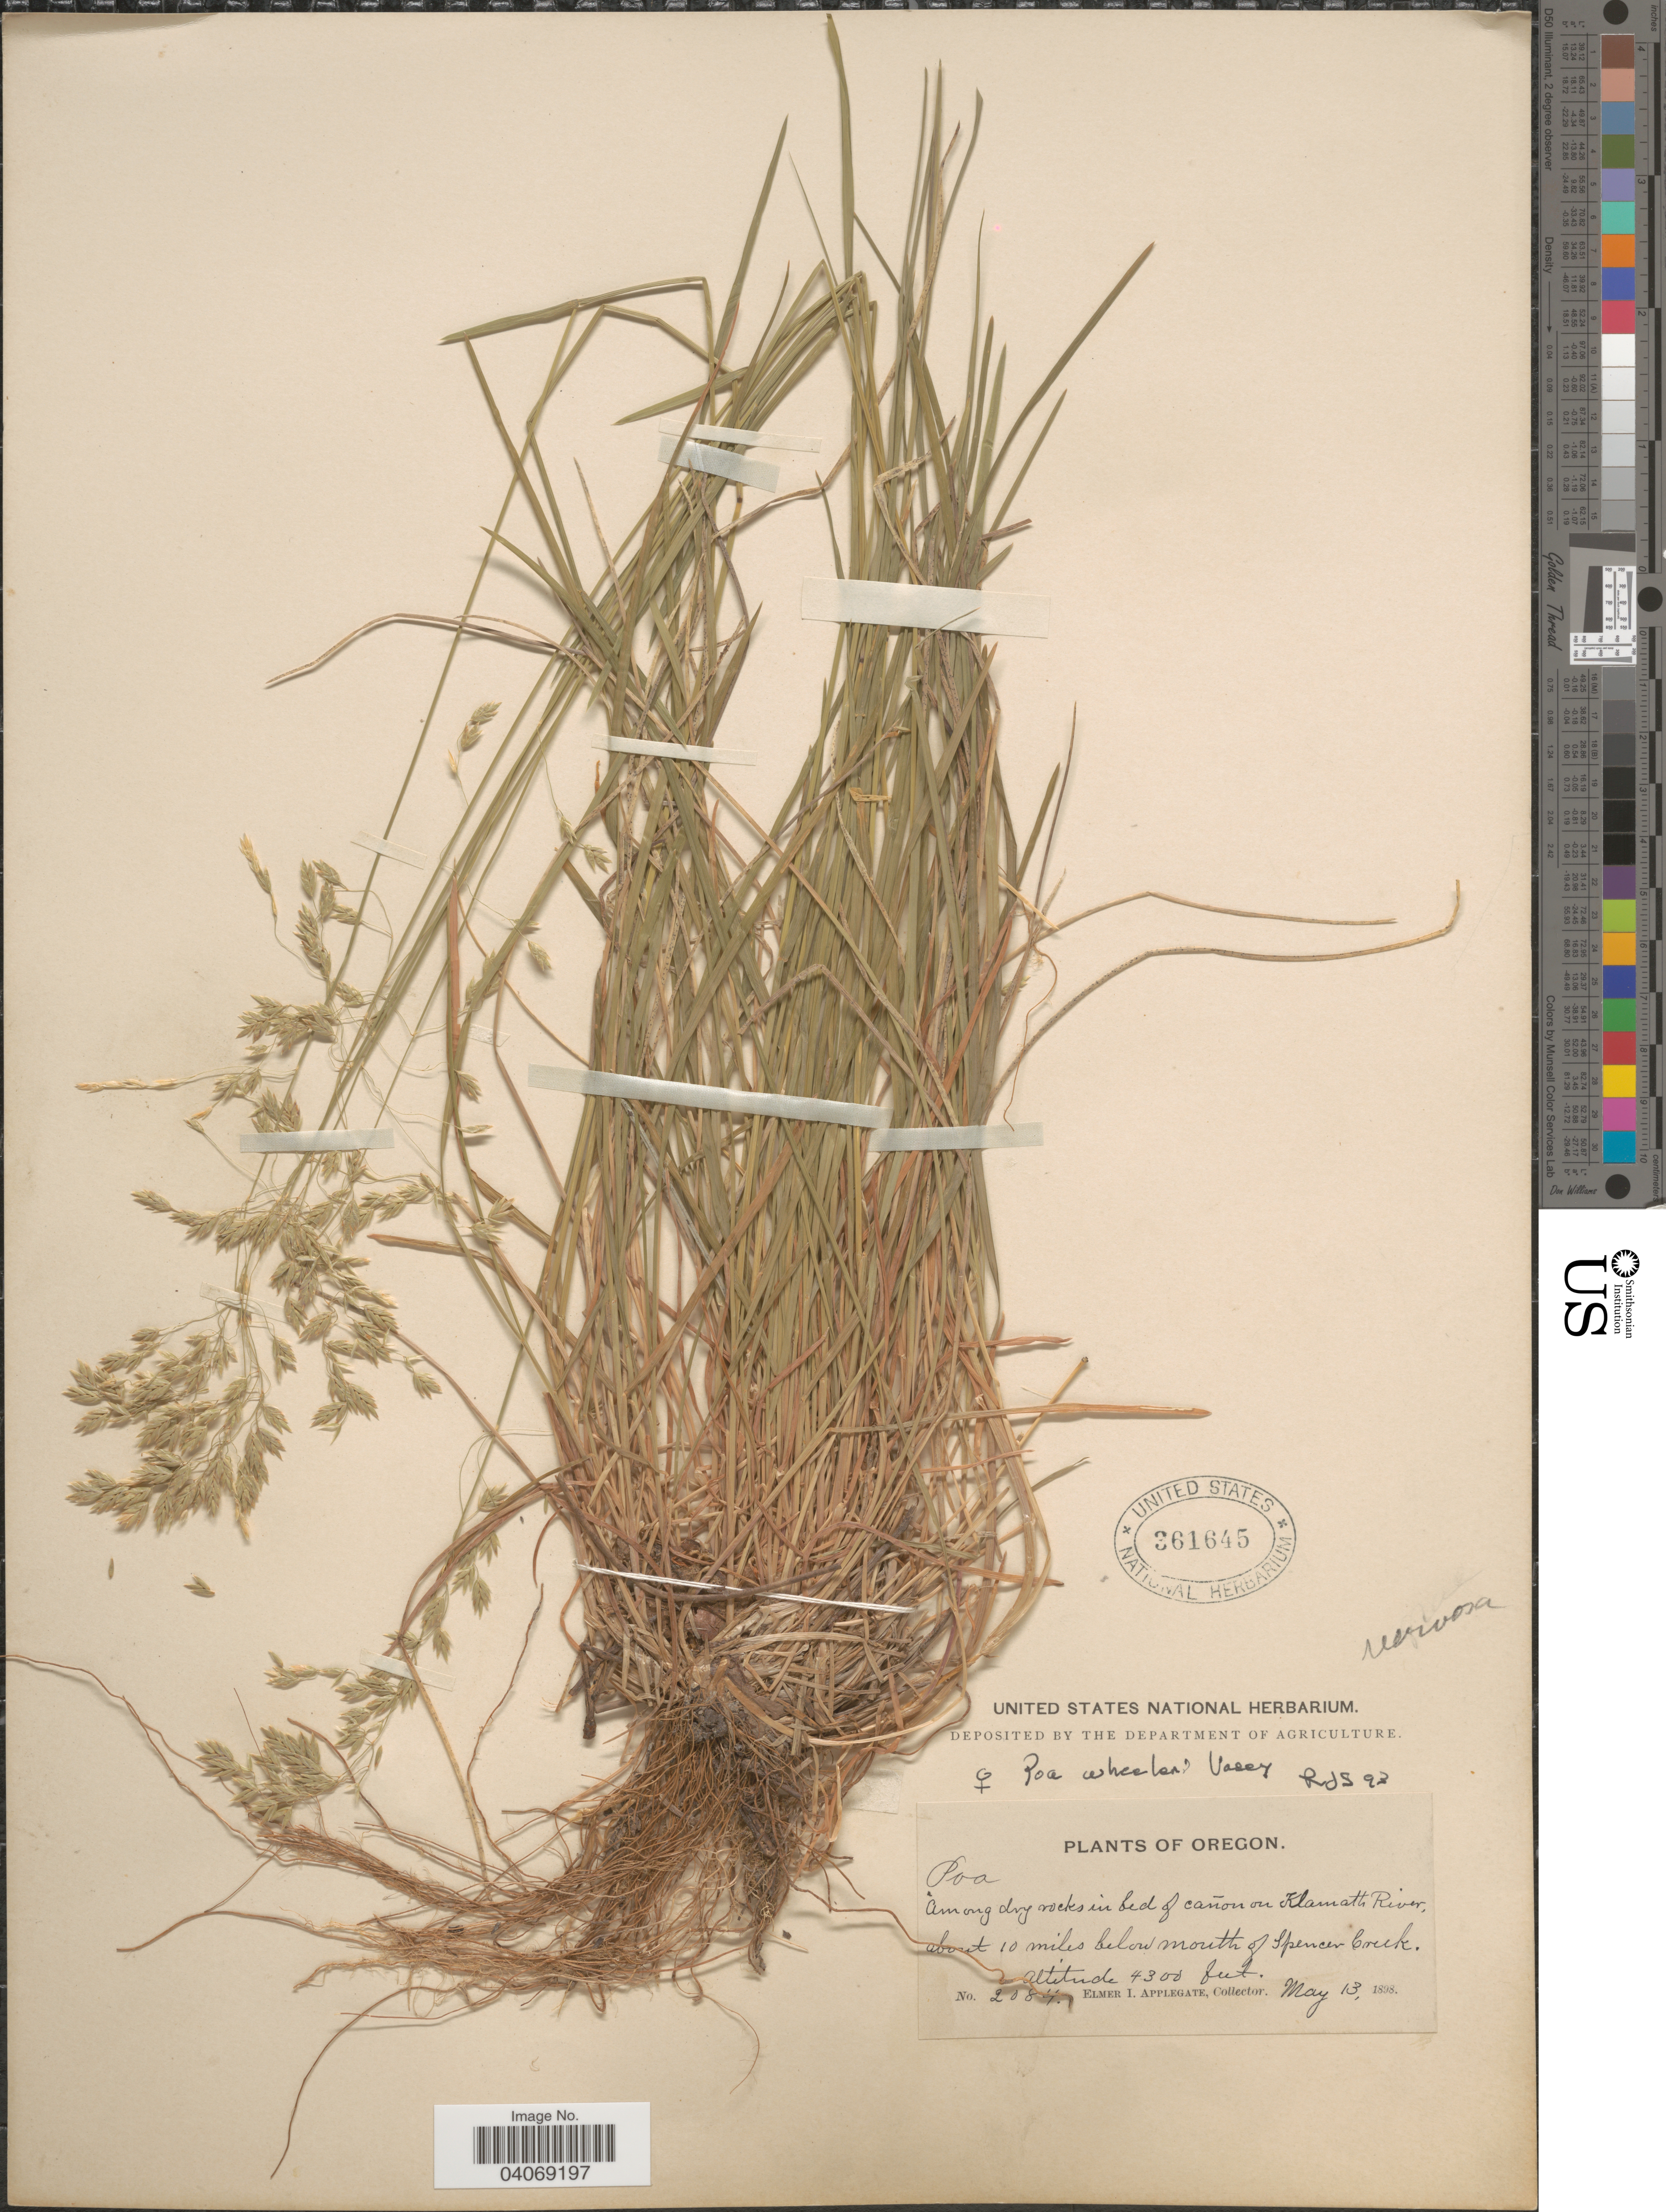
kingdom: Plantae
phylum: Tracheophyta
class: Liliopsida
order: Poales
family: Poaceae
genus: Poa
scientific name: Poa wheeleri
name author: Vasey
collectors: E. I. Applegate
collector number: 2084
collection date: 1898-05-13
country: United States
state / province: Oregon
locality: Among dry rocks in bed of cañon on Klamath River, about 10 miles below mouth of Spencer Creek.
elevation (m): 1311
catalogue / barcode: US 361645